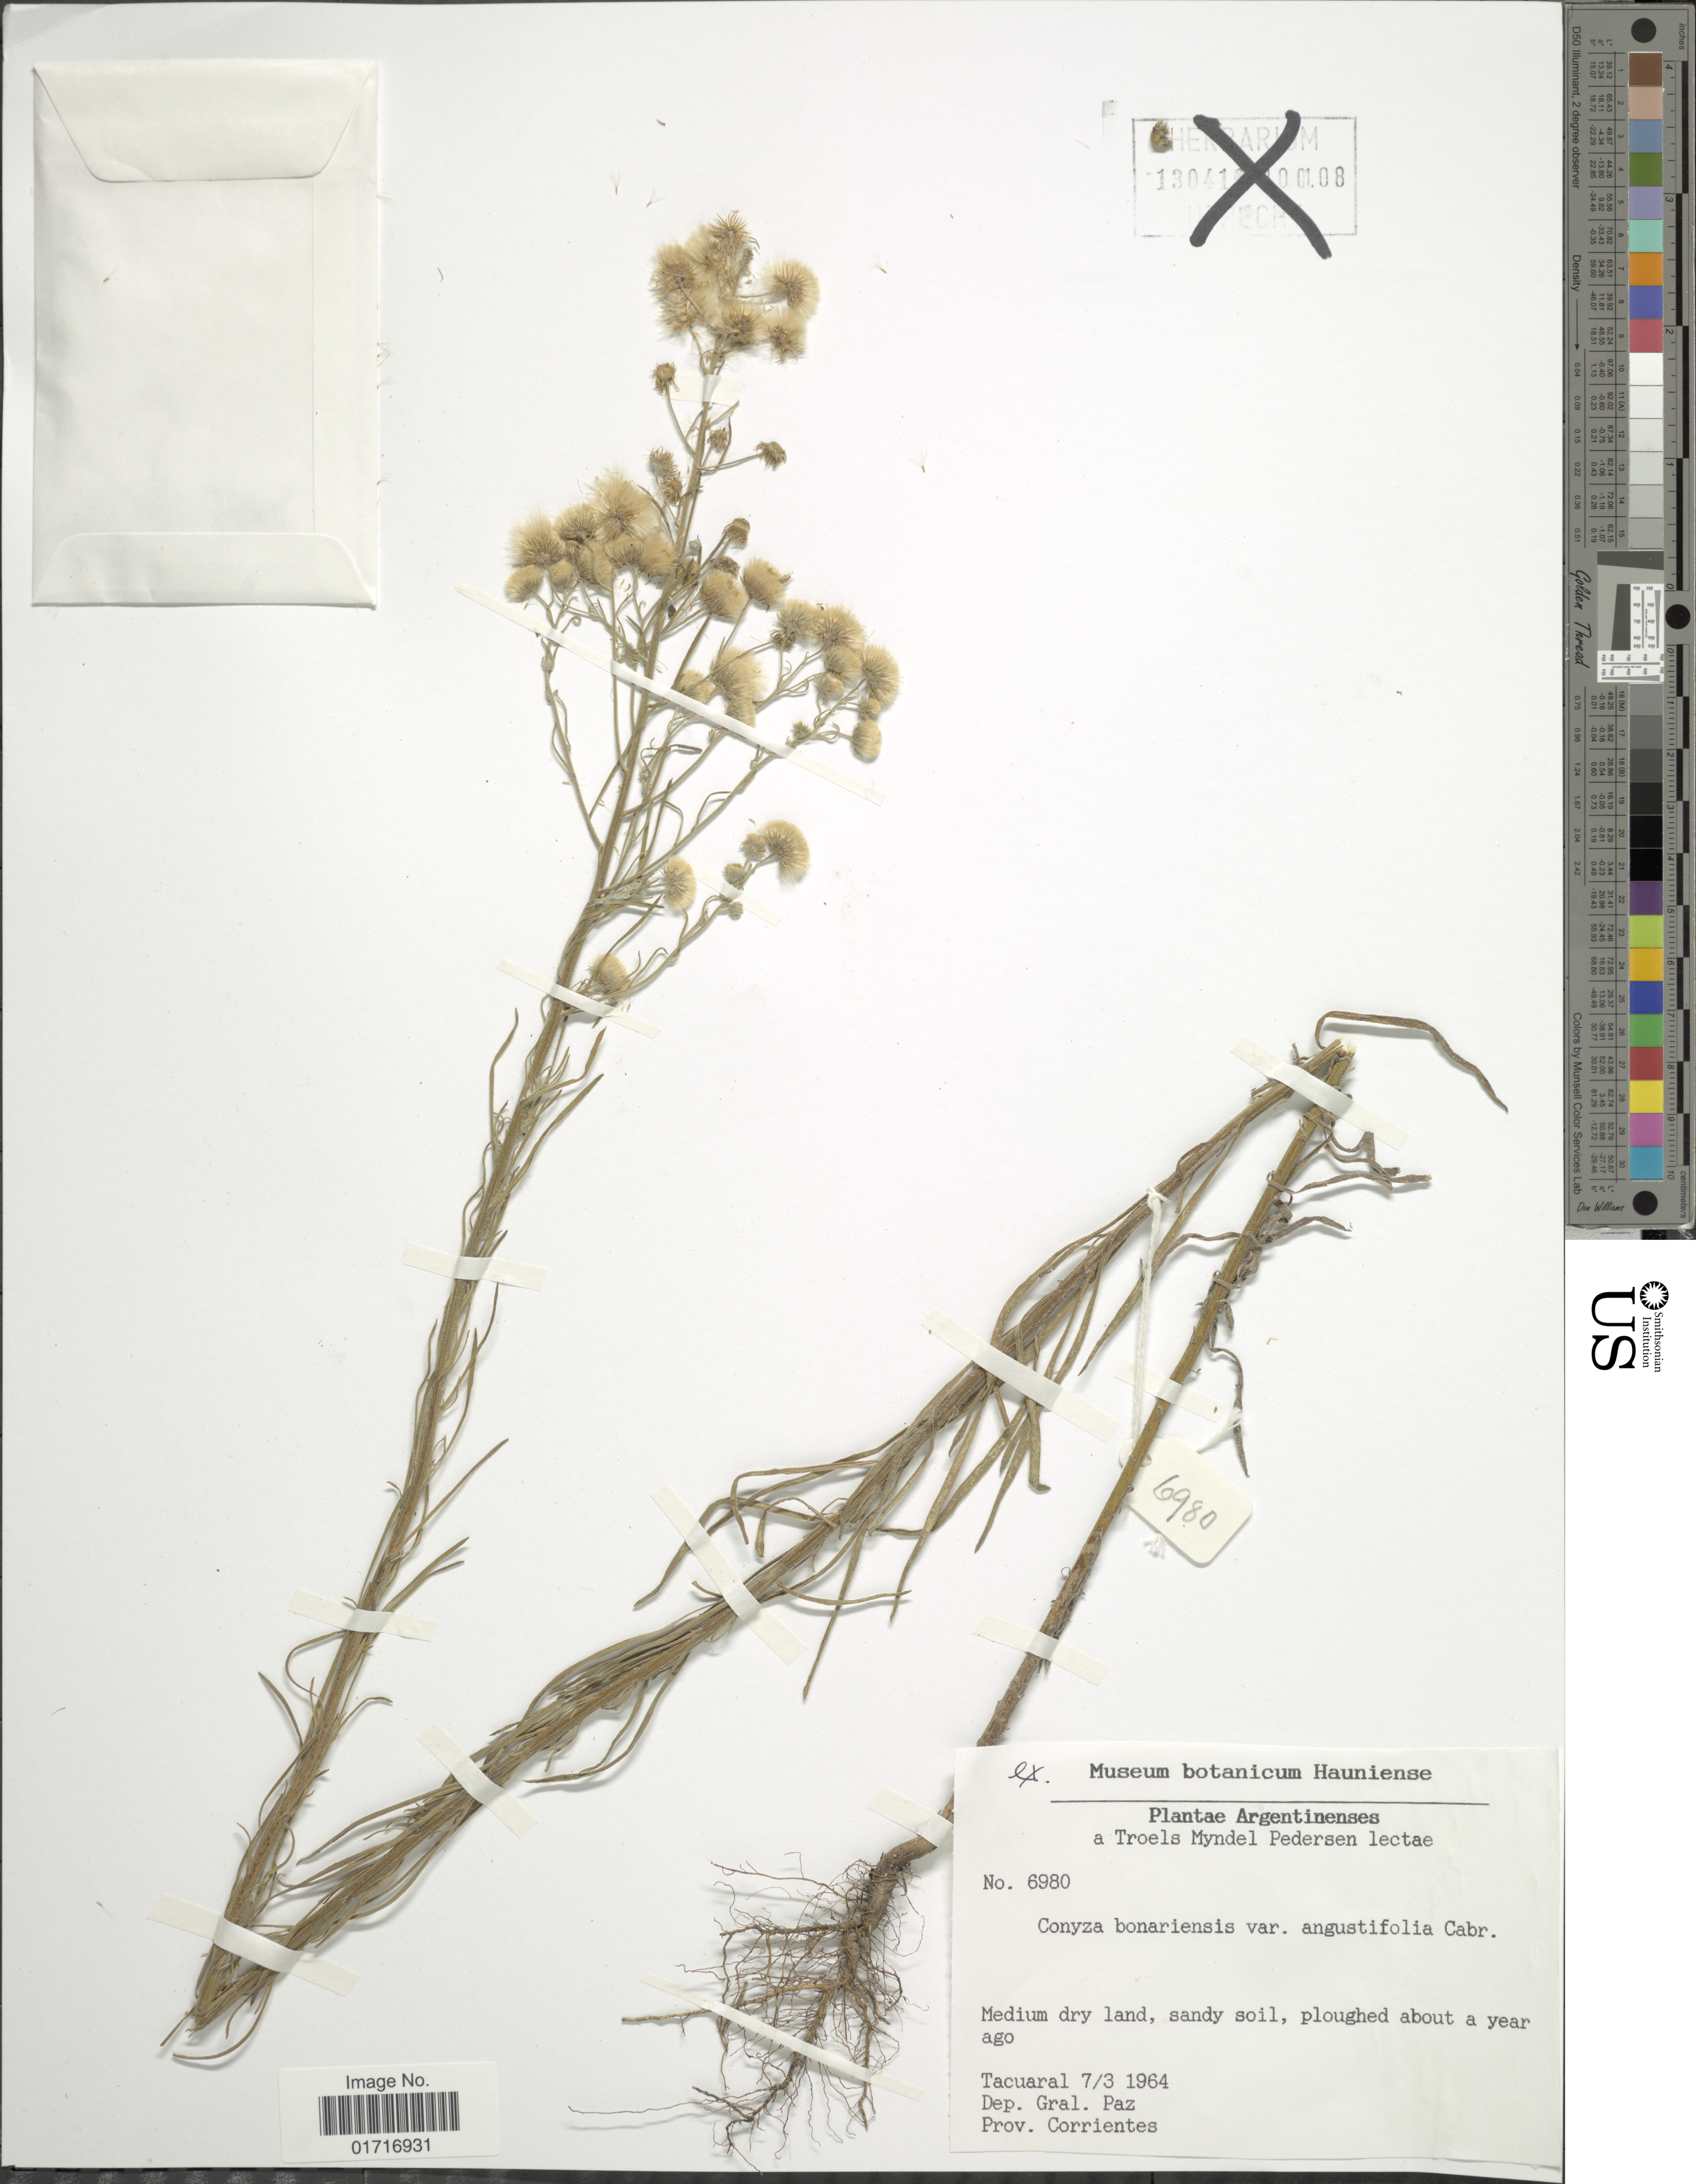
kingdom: Plantae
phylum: Tracheophyta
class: Magnoliopsida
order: Asterales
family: Asteraceae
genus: Conyza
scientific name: Conyza bonariensis var. leiotheca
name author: (S.F. Blake) Cuatrec.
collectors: T. Pederson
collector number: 6980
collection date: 1964-03-07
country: Argentina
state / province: Corrientes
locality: Tacuaral, Dep. Gral. Paz. Prov. Corrientes.